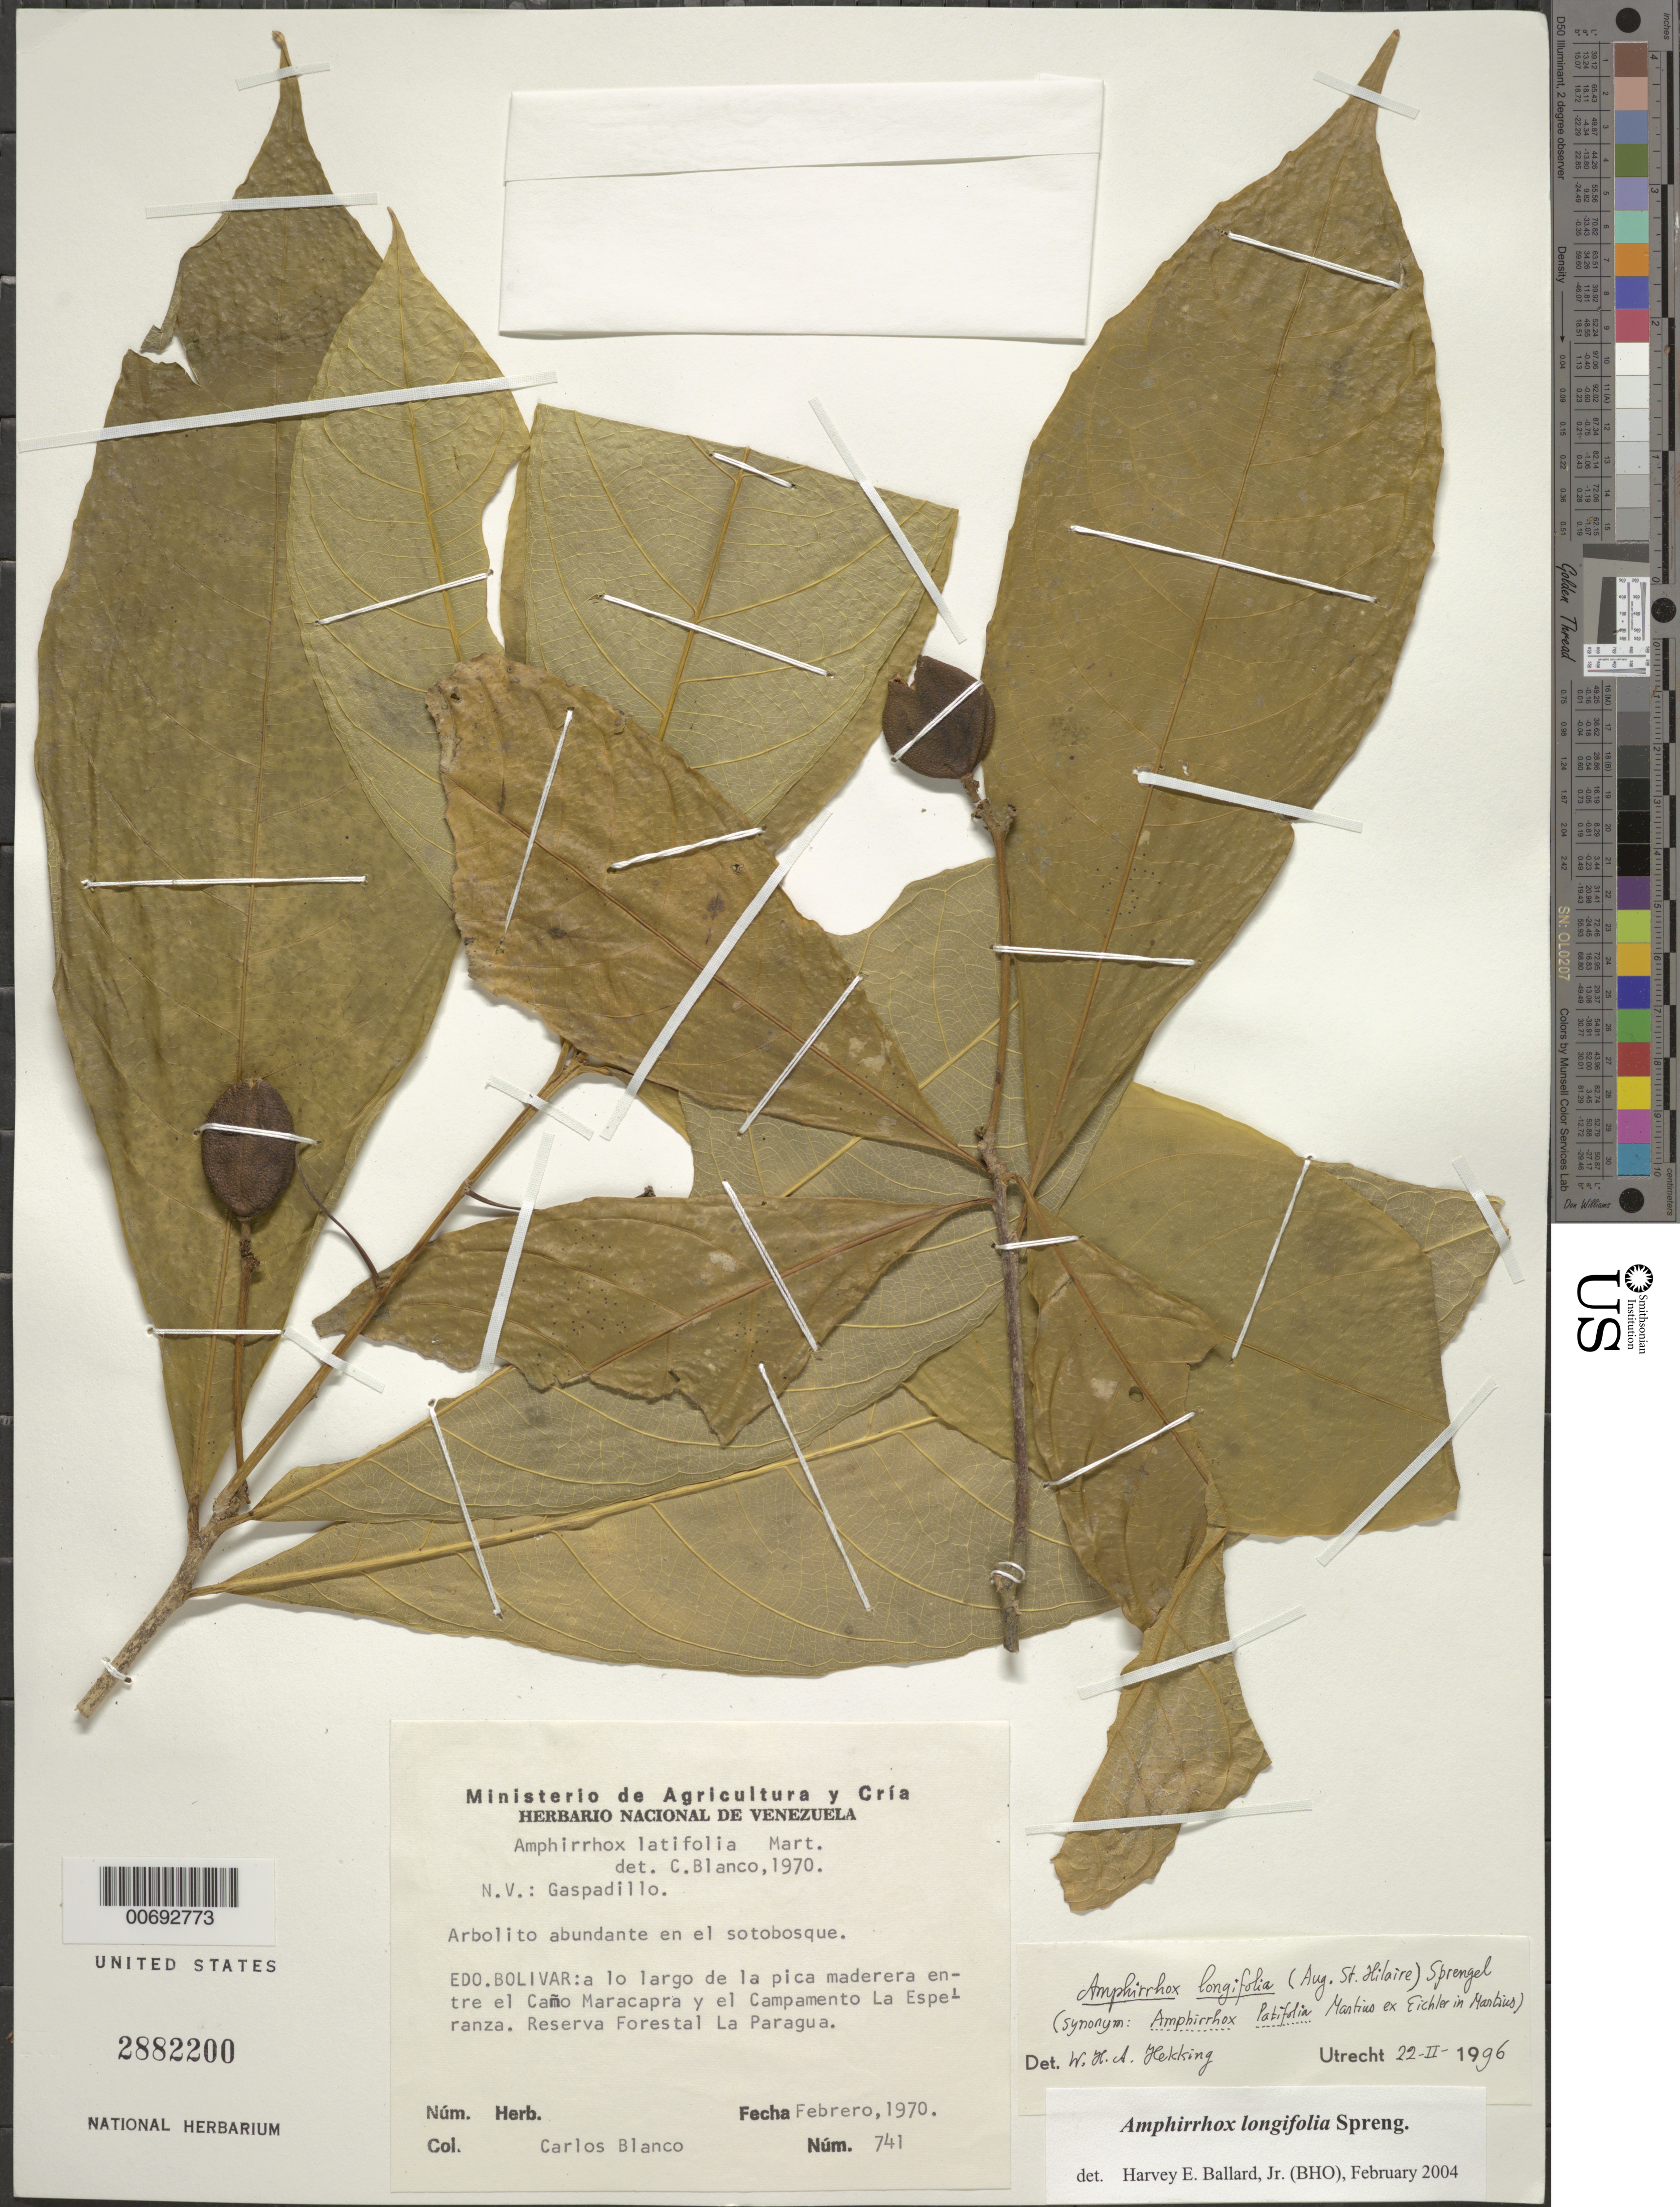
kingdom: Plantae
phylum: Tracheophyta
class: Magnoliopsida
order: Malpighiales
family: Violaceae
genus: Amphirrhox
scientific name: Amphirrhox longifolia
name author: (A. St.-Hil.) Spreng.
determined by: Ballard, Harvey E.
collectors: C. A. Blanco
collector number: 741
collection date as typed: Feb-70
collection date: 1970-02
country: Venezuela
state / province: Bolívar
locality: Reserva Forestal La Paragua, a lo largo de la pica maderera entre el Caño Maracapra y el Campamento La Esperanza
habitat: Along road; understory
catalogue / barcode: US 2882200